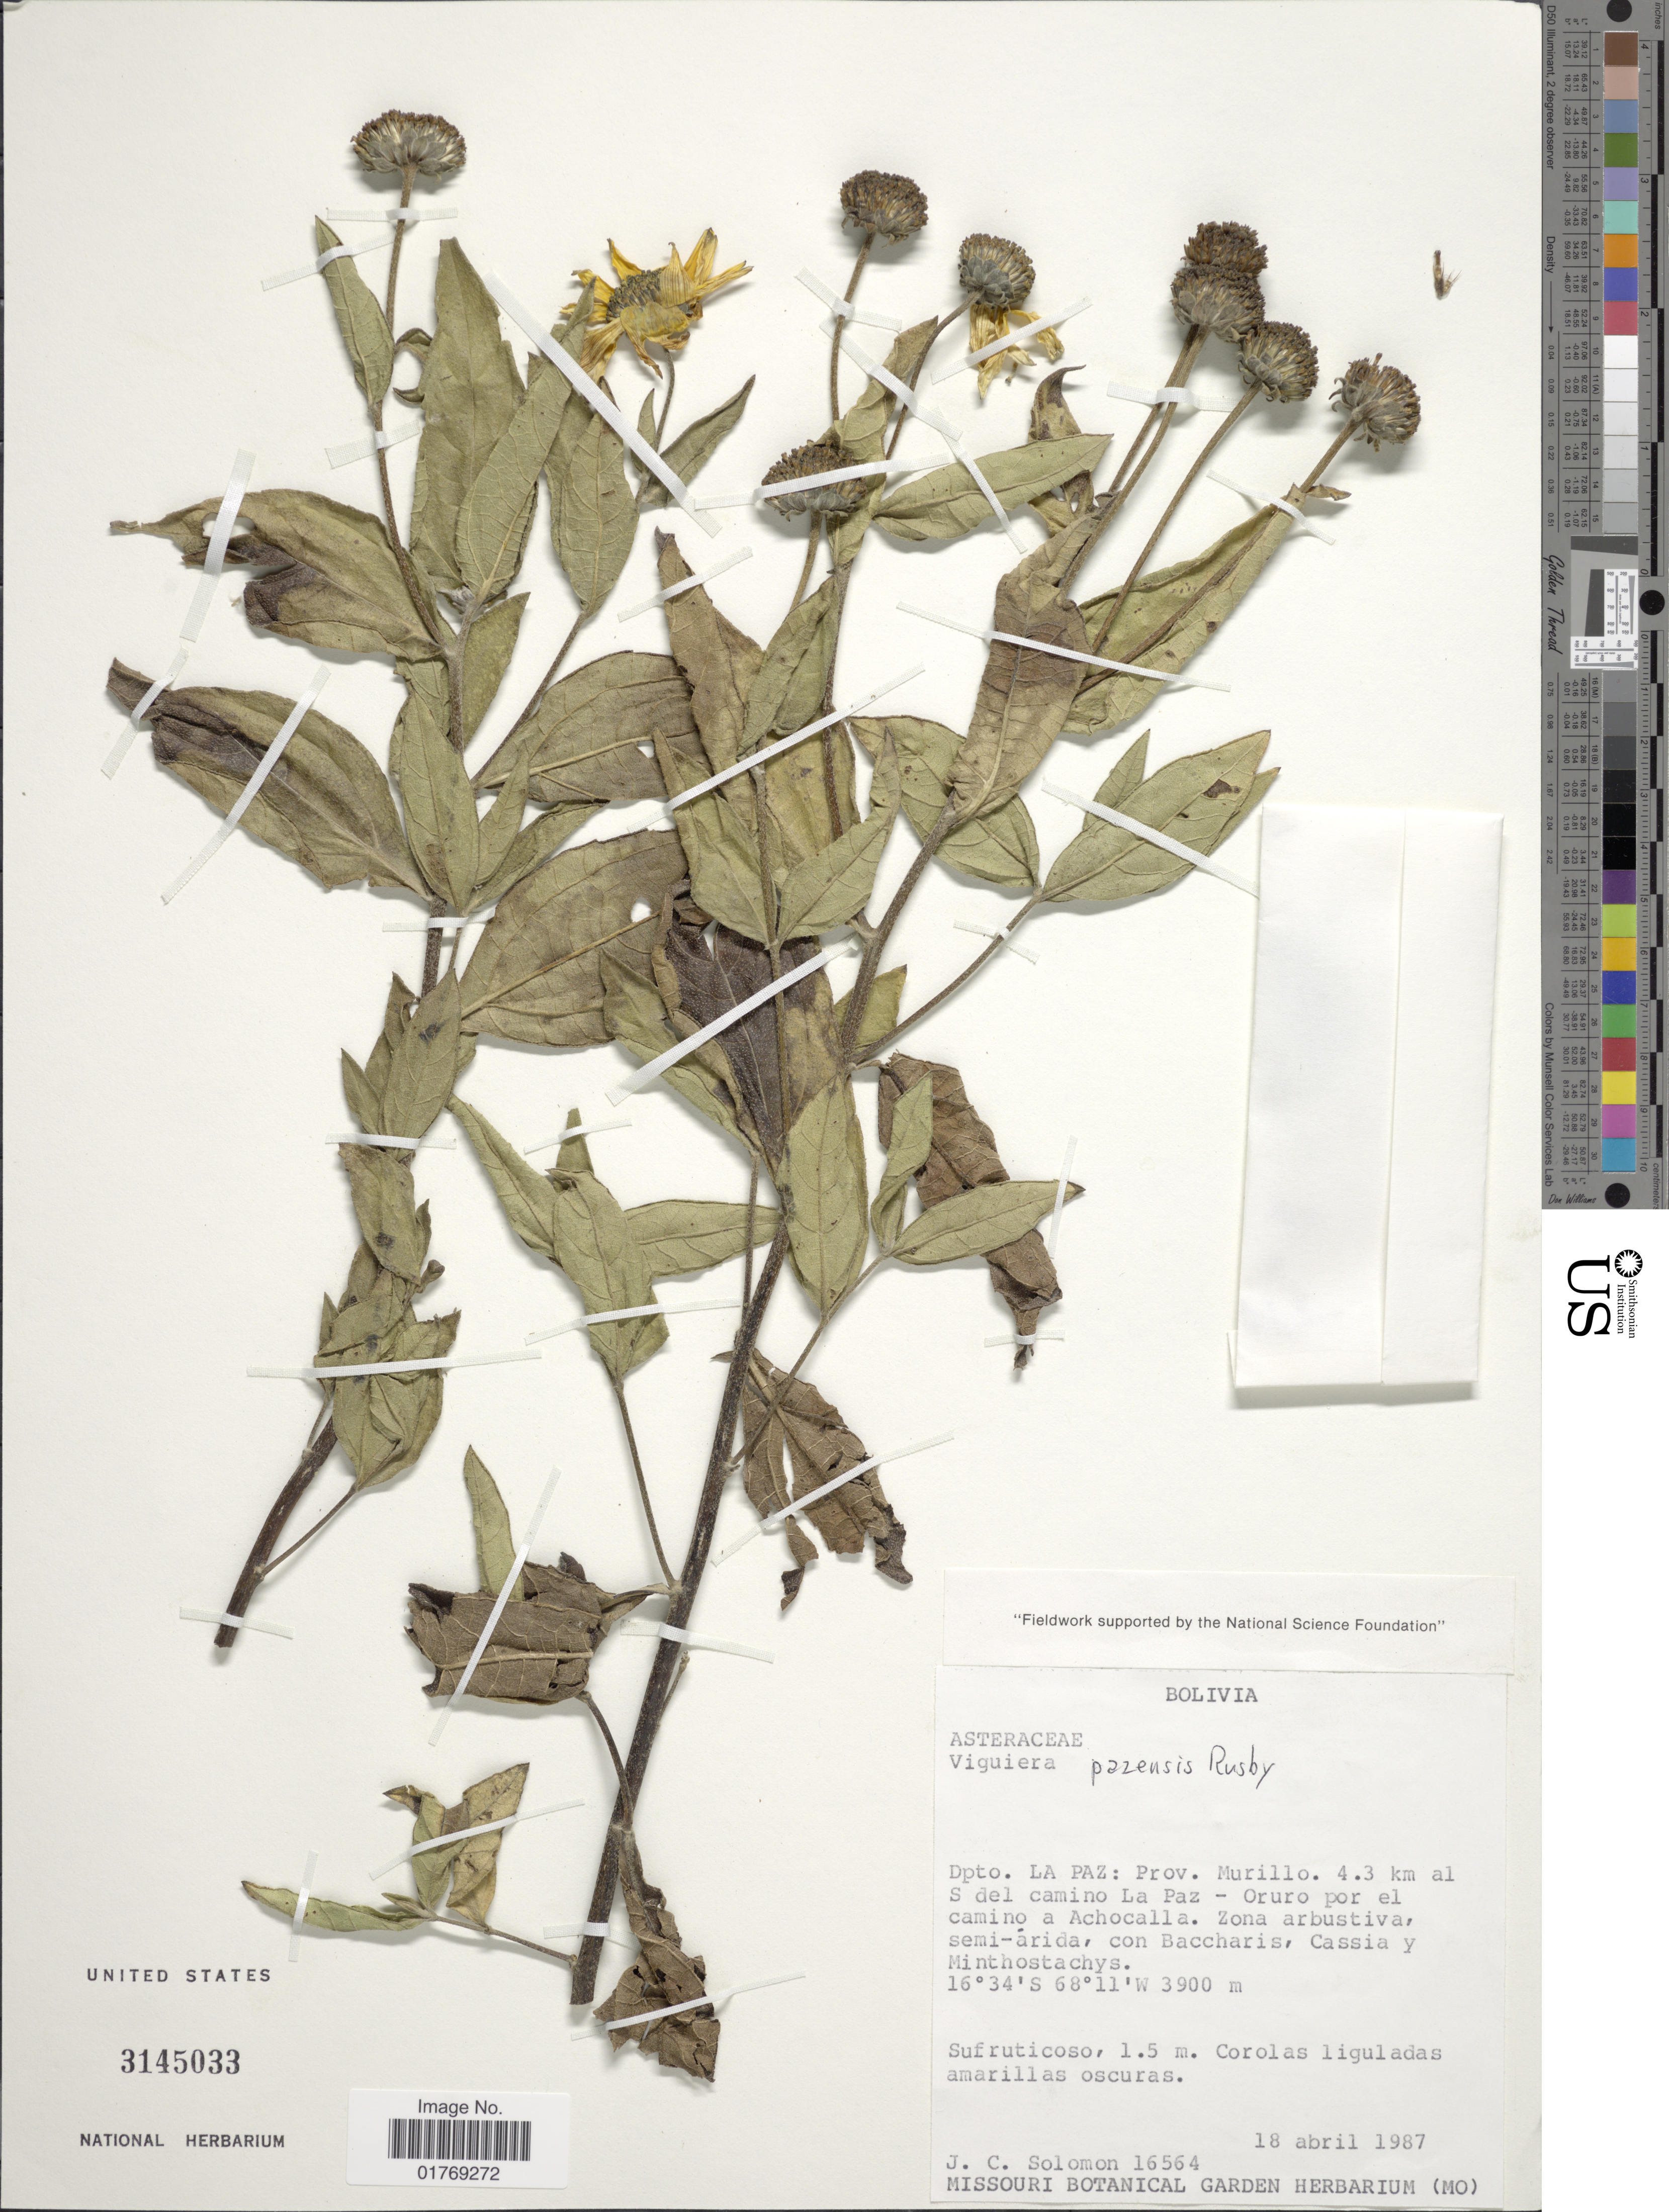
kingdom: Plantae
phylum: Tracheophyta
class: Magnoliopsida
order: Asterales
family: Asteraceae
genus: Viguiera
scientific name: Viguiera sp.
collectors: J. C. Solomon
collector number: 16564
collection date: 1987-04-18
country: Bolivia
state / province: La Paz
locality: Dpto. La Paz: Prov. Murillo. 4.3 km al S del camino La Paz - Oruro por el camino a Achocalla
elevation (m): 3900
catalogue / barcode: US 3145033